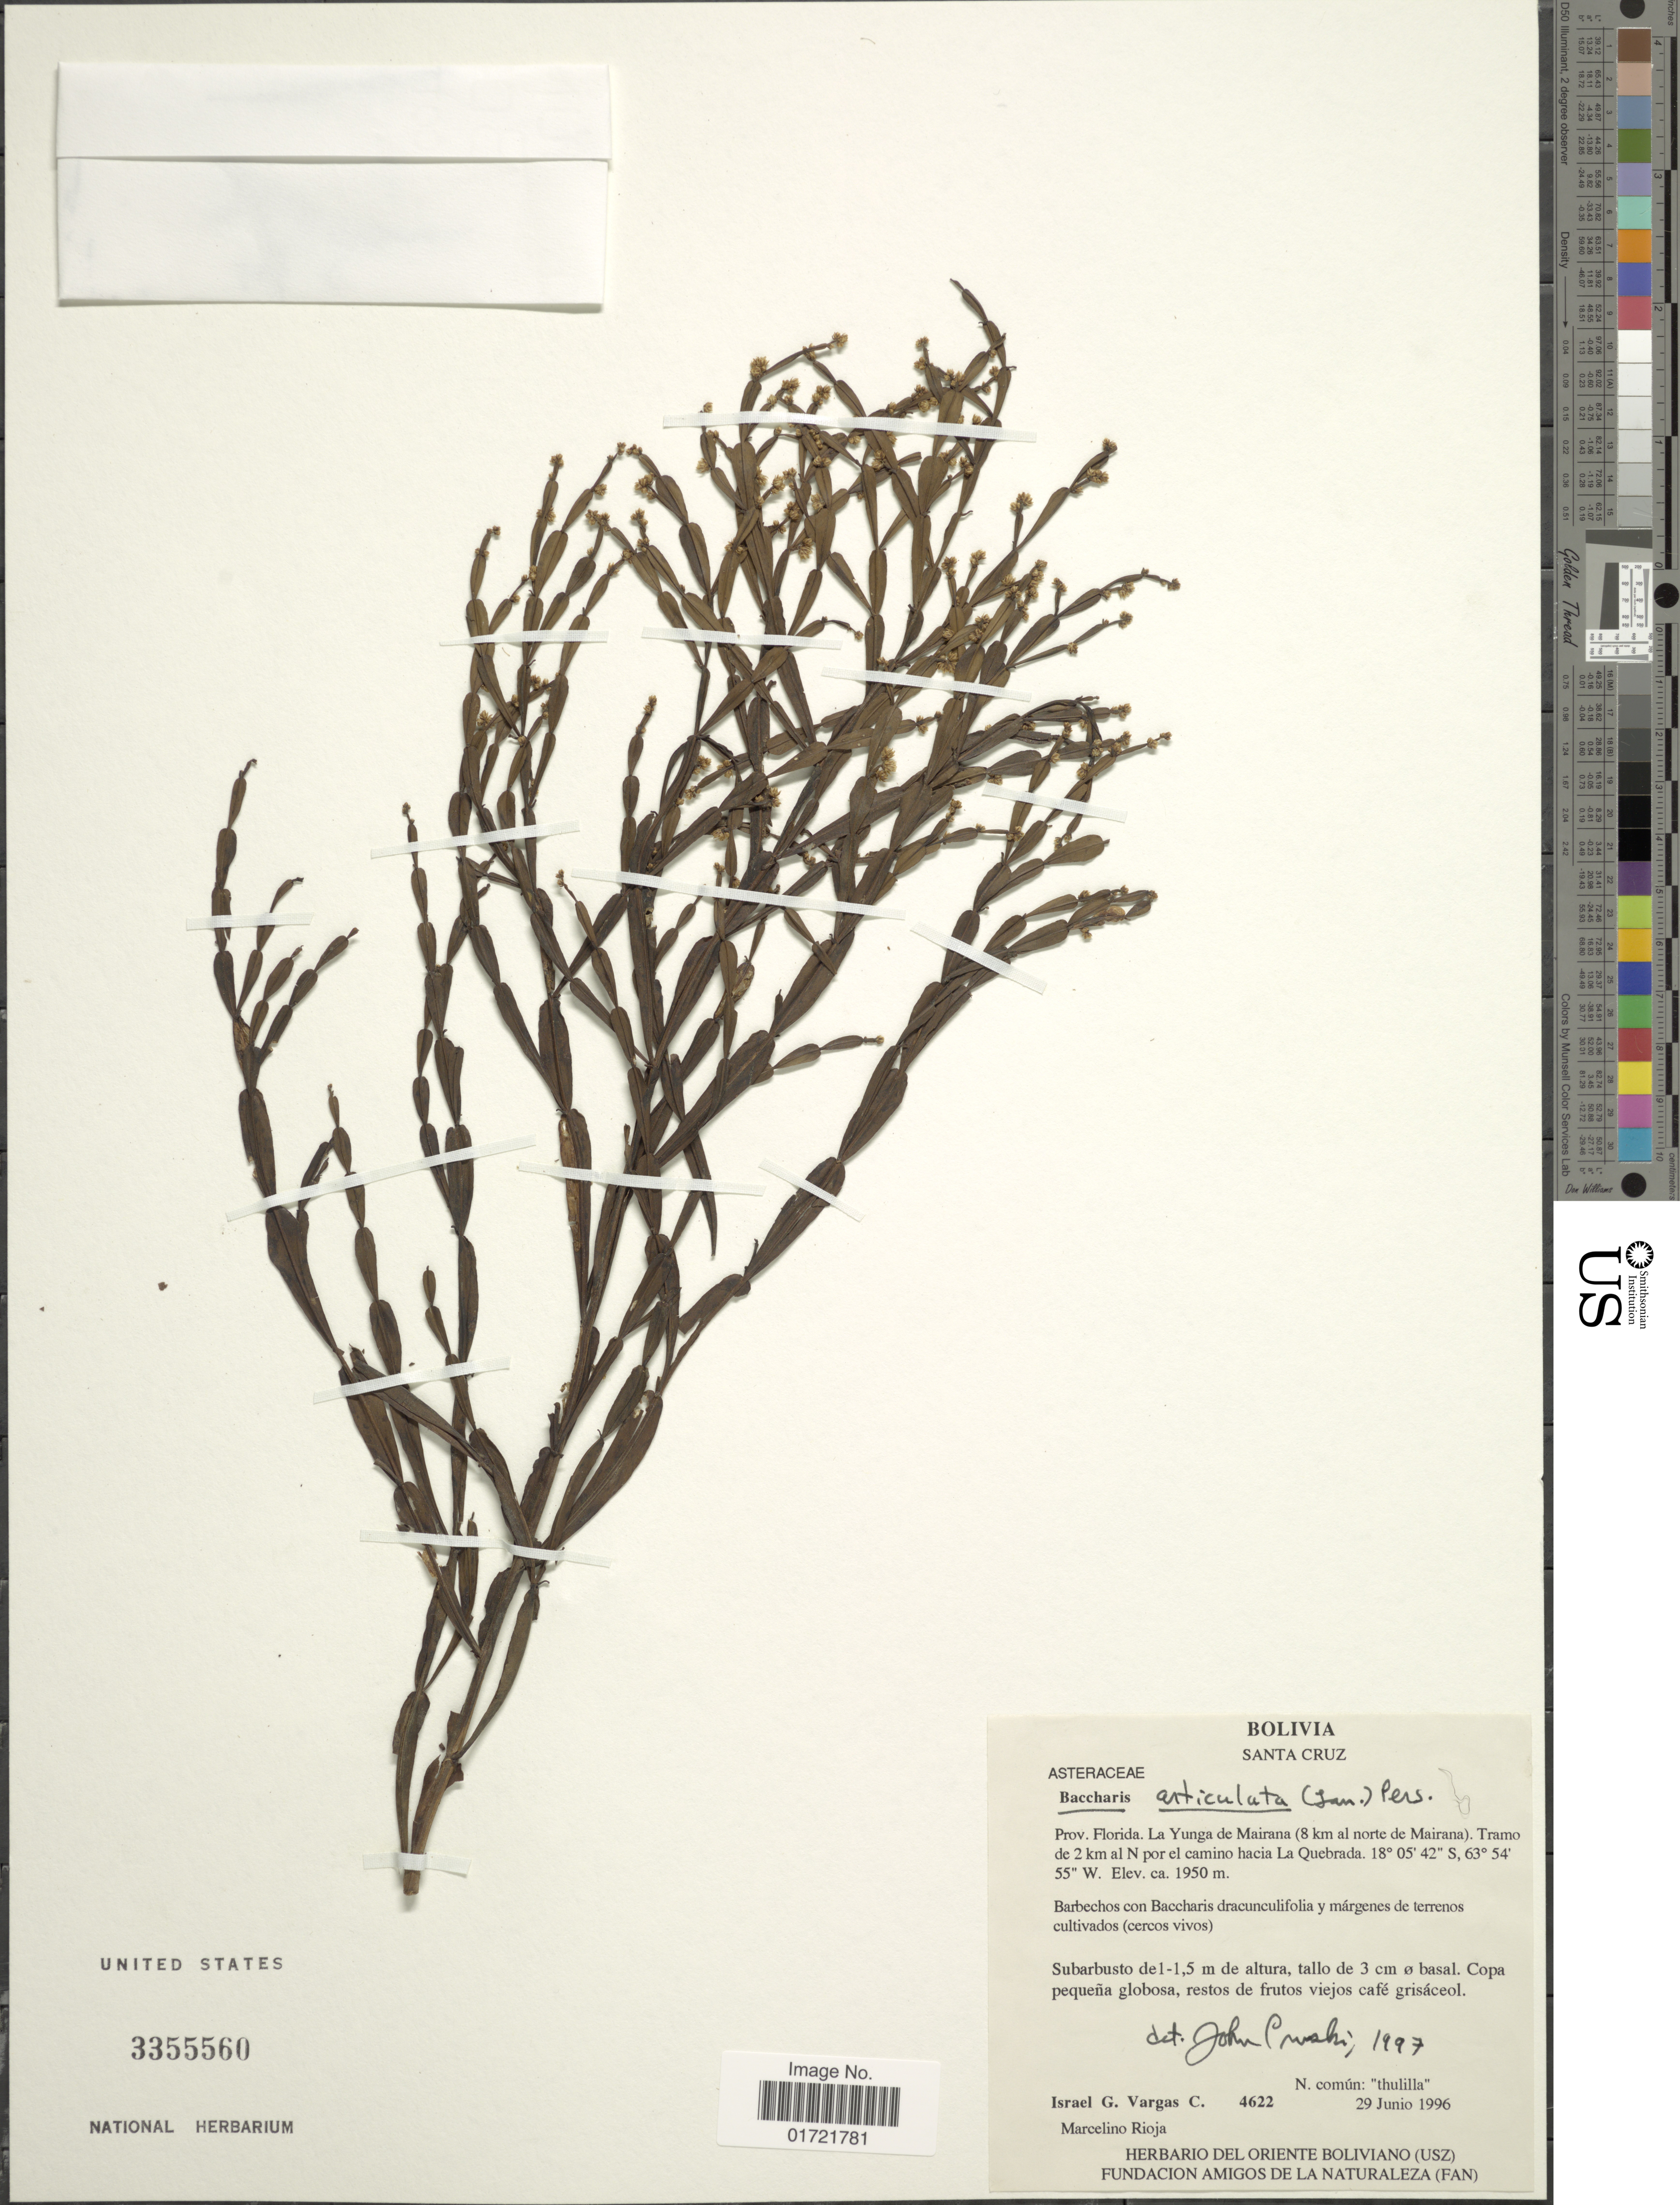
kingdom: Plantae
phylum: Tracheophyta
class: Magnoliopsida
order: Asterales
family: Asteraceae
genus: Baccharis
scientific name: Baccharis articulata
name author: (Lam.) Pers.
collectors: I. G. Vargas C. & M. Rioja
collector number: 4622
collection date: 1966-06-29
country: Bolivia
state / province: Santa Cruz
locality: Prov. Florida, La Yunga de Mairana (8 km al norte de Mairana). Tramo de 2 km al N por el camino hacia La Quebrada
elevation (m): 1950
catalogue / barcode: US 3355560